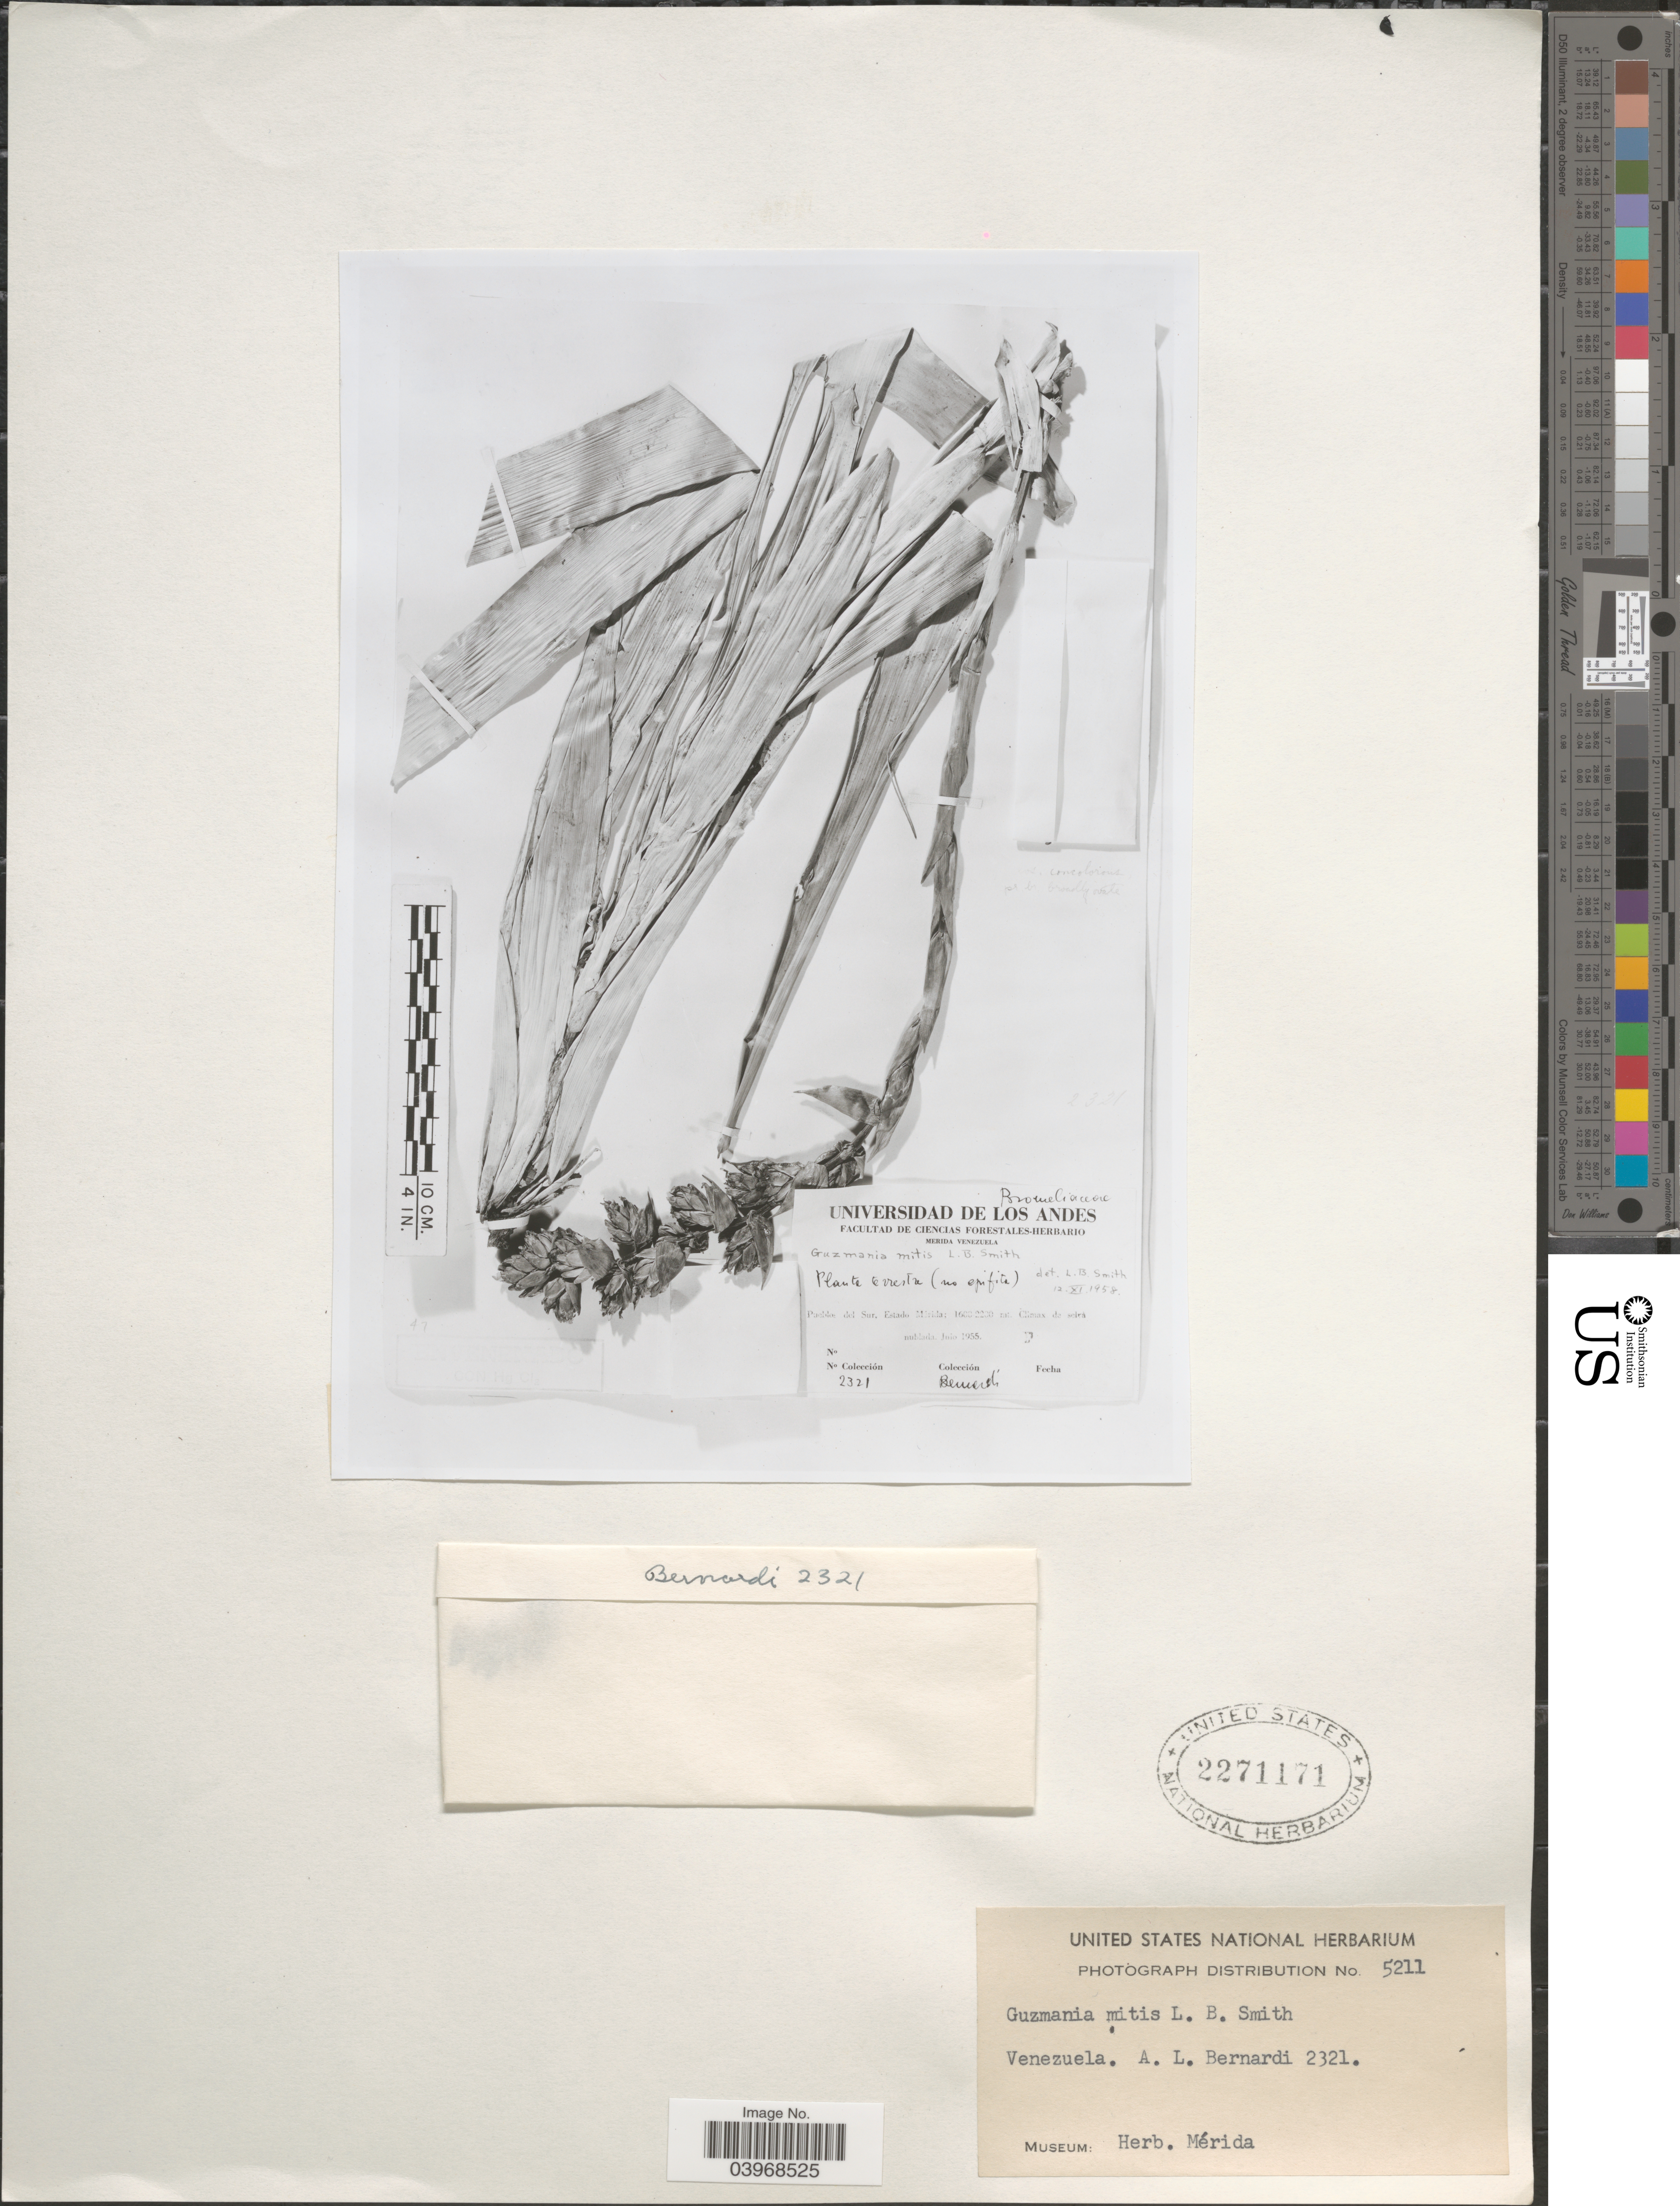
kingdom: Plantae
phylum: Tracheophyta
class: Liliopsida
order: Poales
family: Bromeliaceae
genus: Guzmania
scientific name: Guzmania mitis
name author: L.B. Sm.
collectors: A. L. Bernardi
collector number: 2321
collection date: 1955-06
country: Venezuela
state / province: Merida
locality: Pueblo del Sur. Climax de selva nublada.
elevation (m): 1600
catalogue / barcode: US 2271171